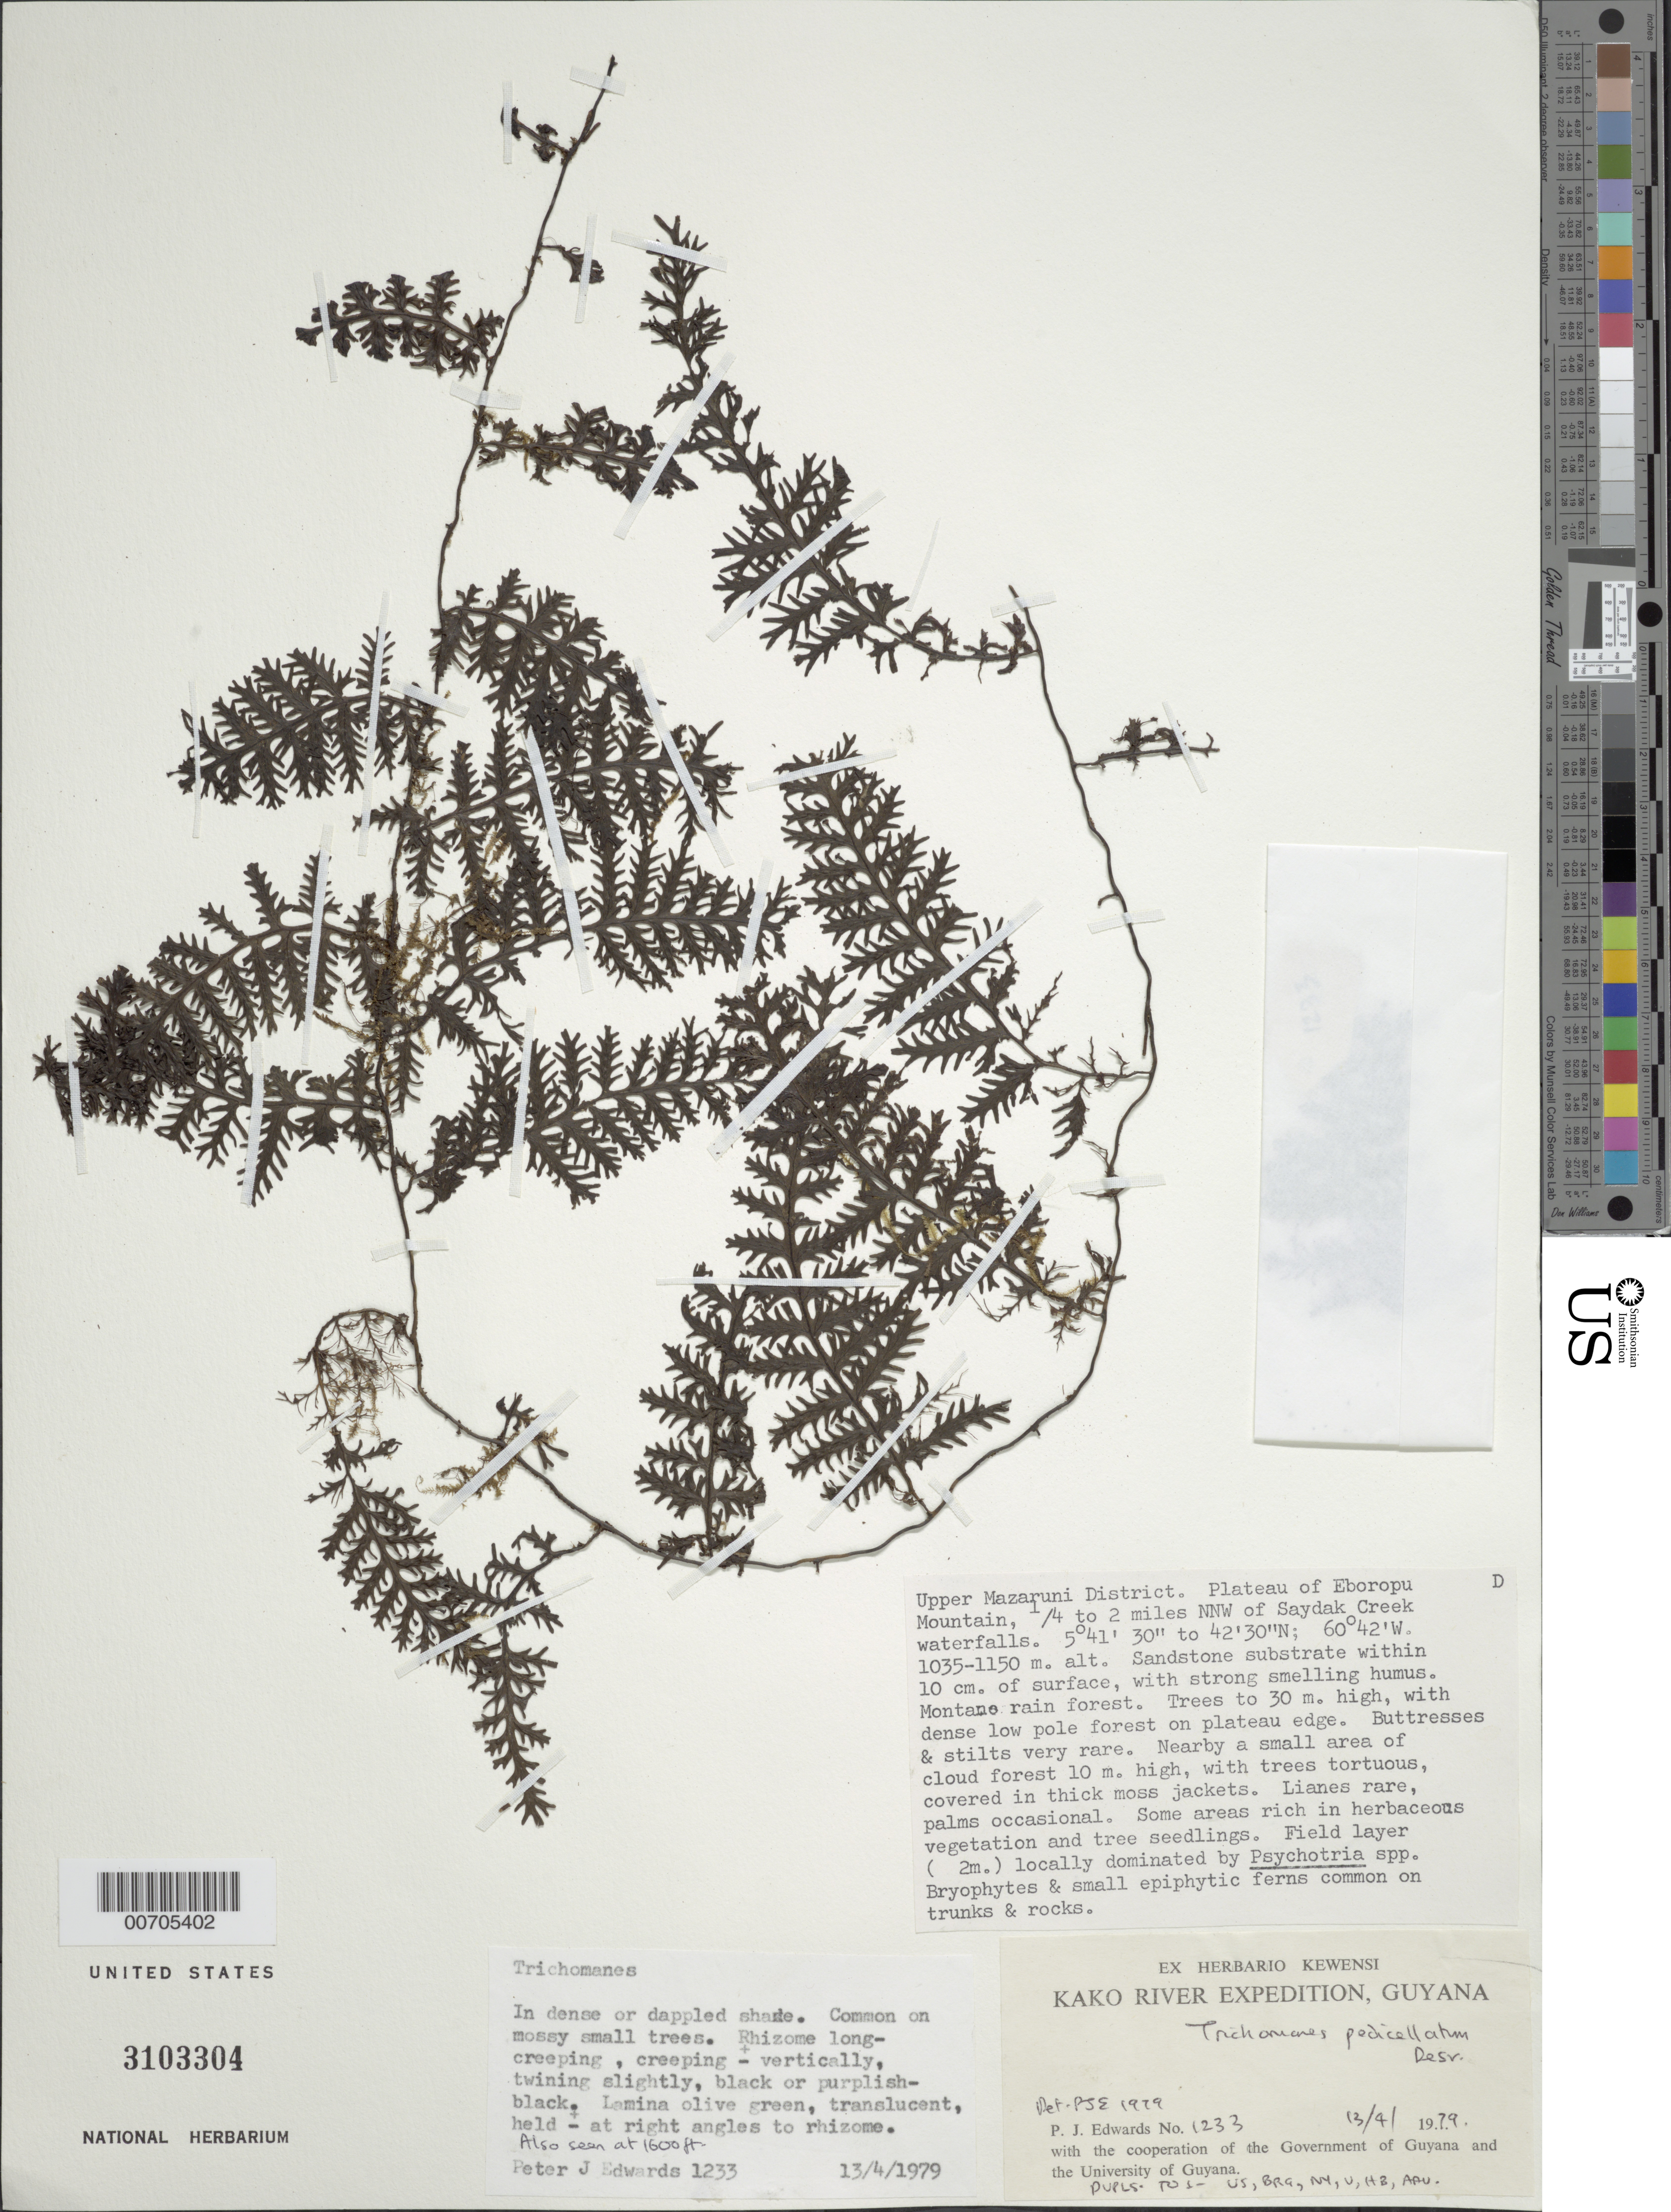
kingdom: Plantae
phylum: Tracheophyta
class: Polypodiopsida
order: Hymenophyllales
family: Hymenophyllaceae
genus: Trichomanes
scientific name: Trichomanes pedicellatum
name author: Desv.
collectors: J. Warrington, K. Burras, J. Woodhams & P. Edwards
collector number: KER 1233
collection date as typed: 13-Apr-79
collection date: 1979-04-13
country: Guyana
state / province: Cuyuni-Mazaruni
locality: Eboropu Mt. plateau, 1.4-2 miles NNW of Saydak Creek waterfalls; Upper Mazaruni Dist.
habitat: Montane rainforest; sandstone substrate wit strong smelling humus; in dense or dappled shade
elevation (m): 1035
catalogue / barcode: US 3103304